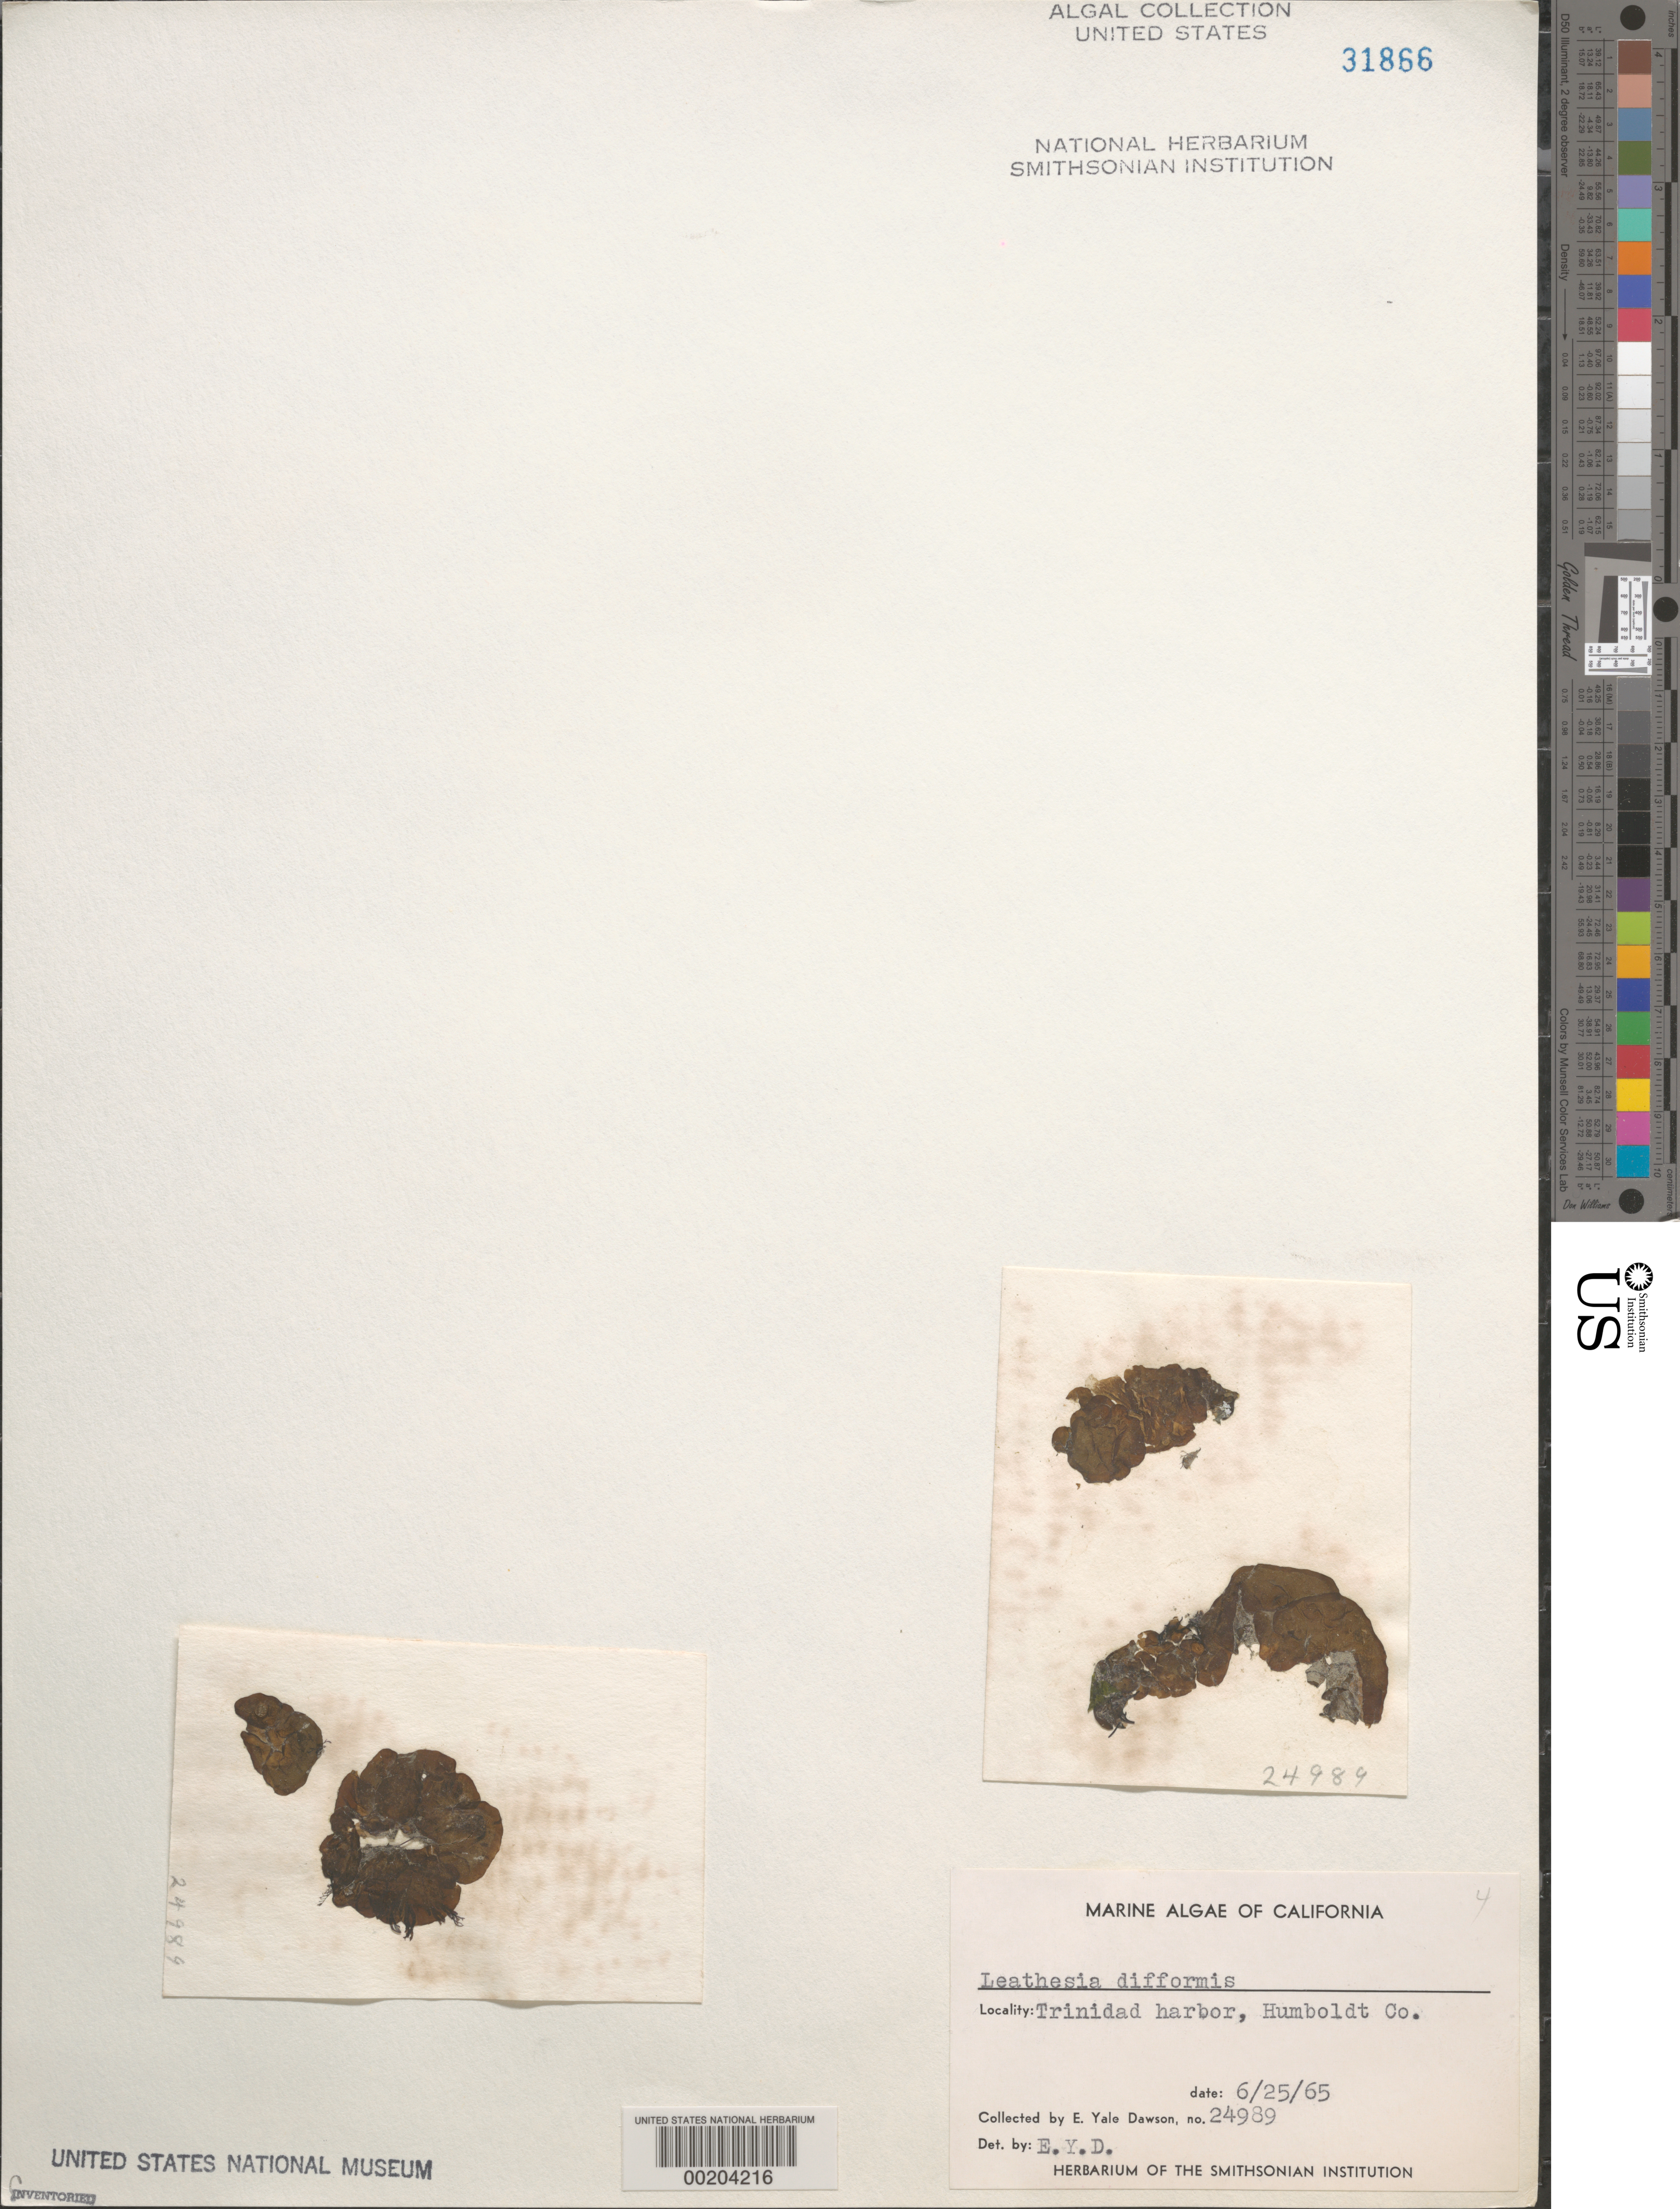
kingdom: Chromista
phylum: Ochrophyta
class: Phaeophyceae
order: Ectocarpales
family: Chordariaceae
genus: Leathesia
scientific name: Leathesia difformis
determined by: Dawson, E. Y.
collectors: E. Y. Dawson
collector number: EYD 24989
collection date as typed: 25 Jun 1965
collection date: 1965-06-25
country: United States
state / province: California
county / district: Humboldt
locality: Trinidad Harbor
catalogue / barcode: US 31866